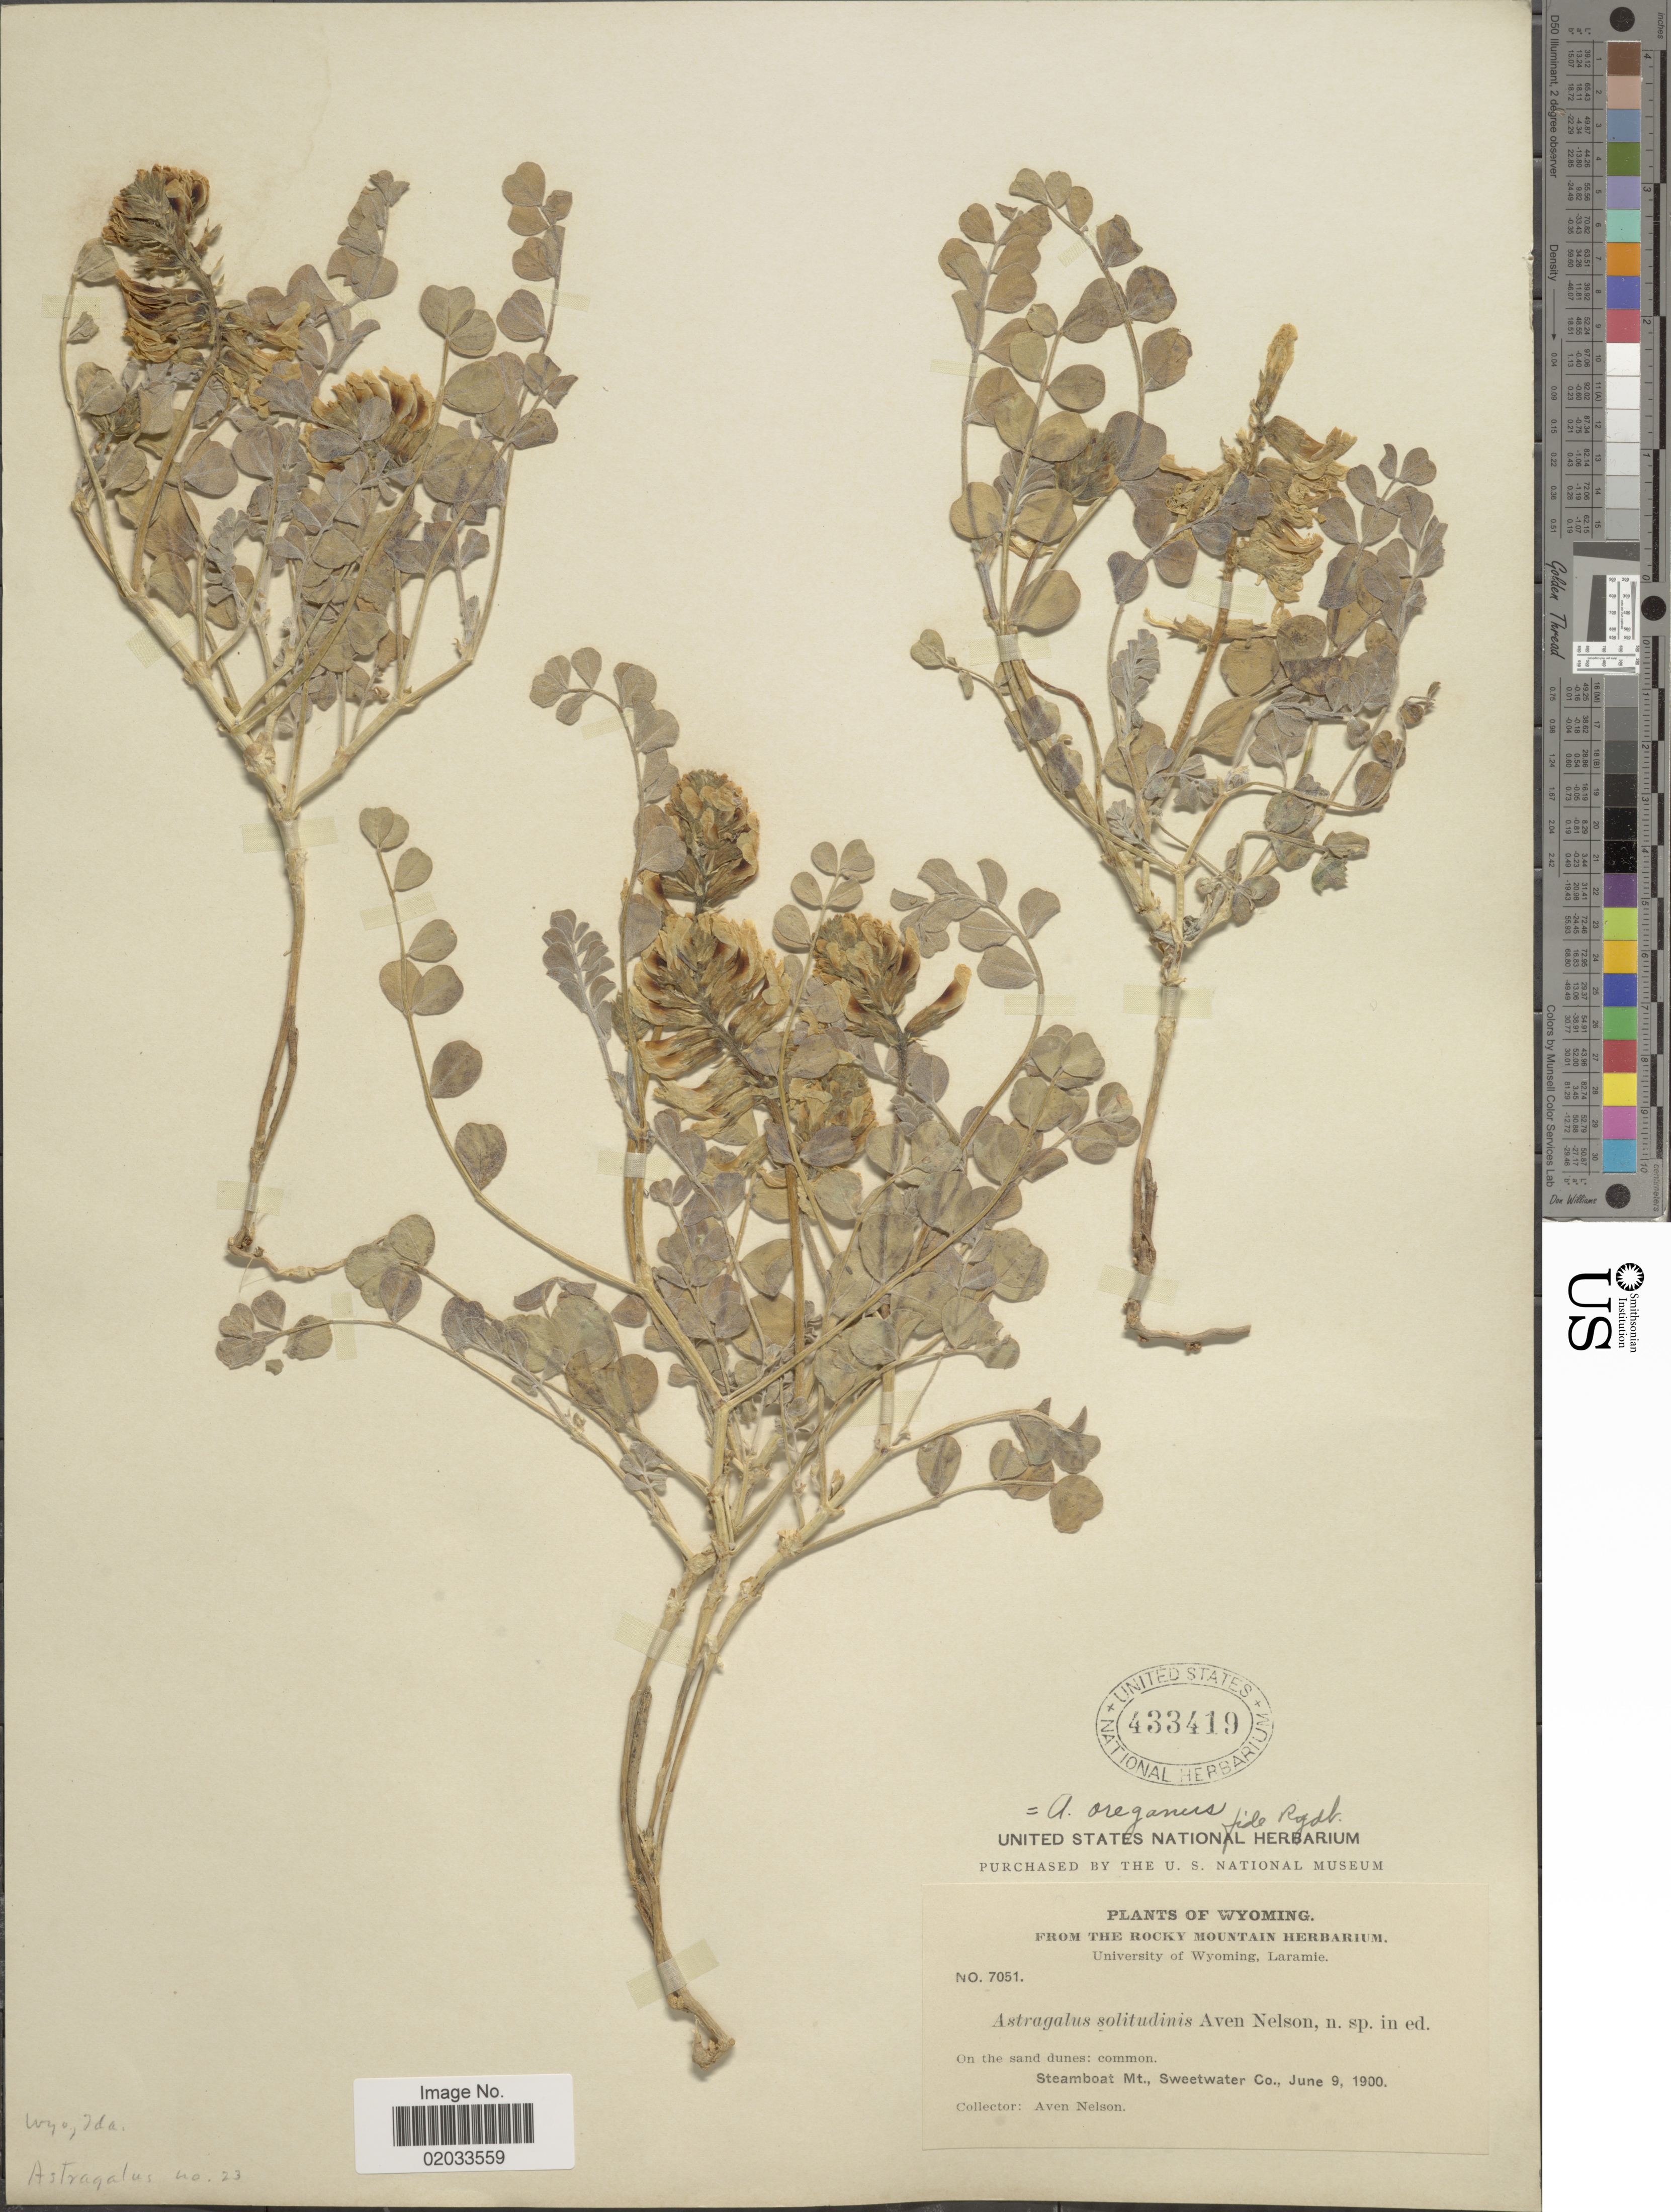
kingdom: Plantae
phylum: Tracheophyta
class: Magnoliopsida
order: Fabales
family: Fabaceae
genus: Astragalus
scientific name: Astragalus oreganus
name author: Torr. & A. Gray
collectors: A. Nelson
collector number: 7051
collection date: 1900-06-09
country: United States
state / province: Wyoming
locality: On the sand dunes: common, Steamboat Mt., Sweetwater Co.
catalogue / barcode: US 433419